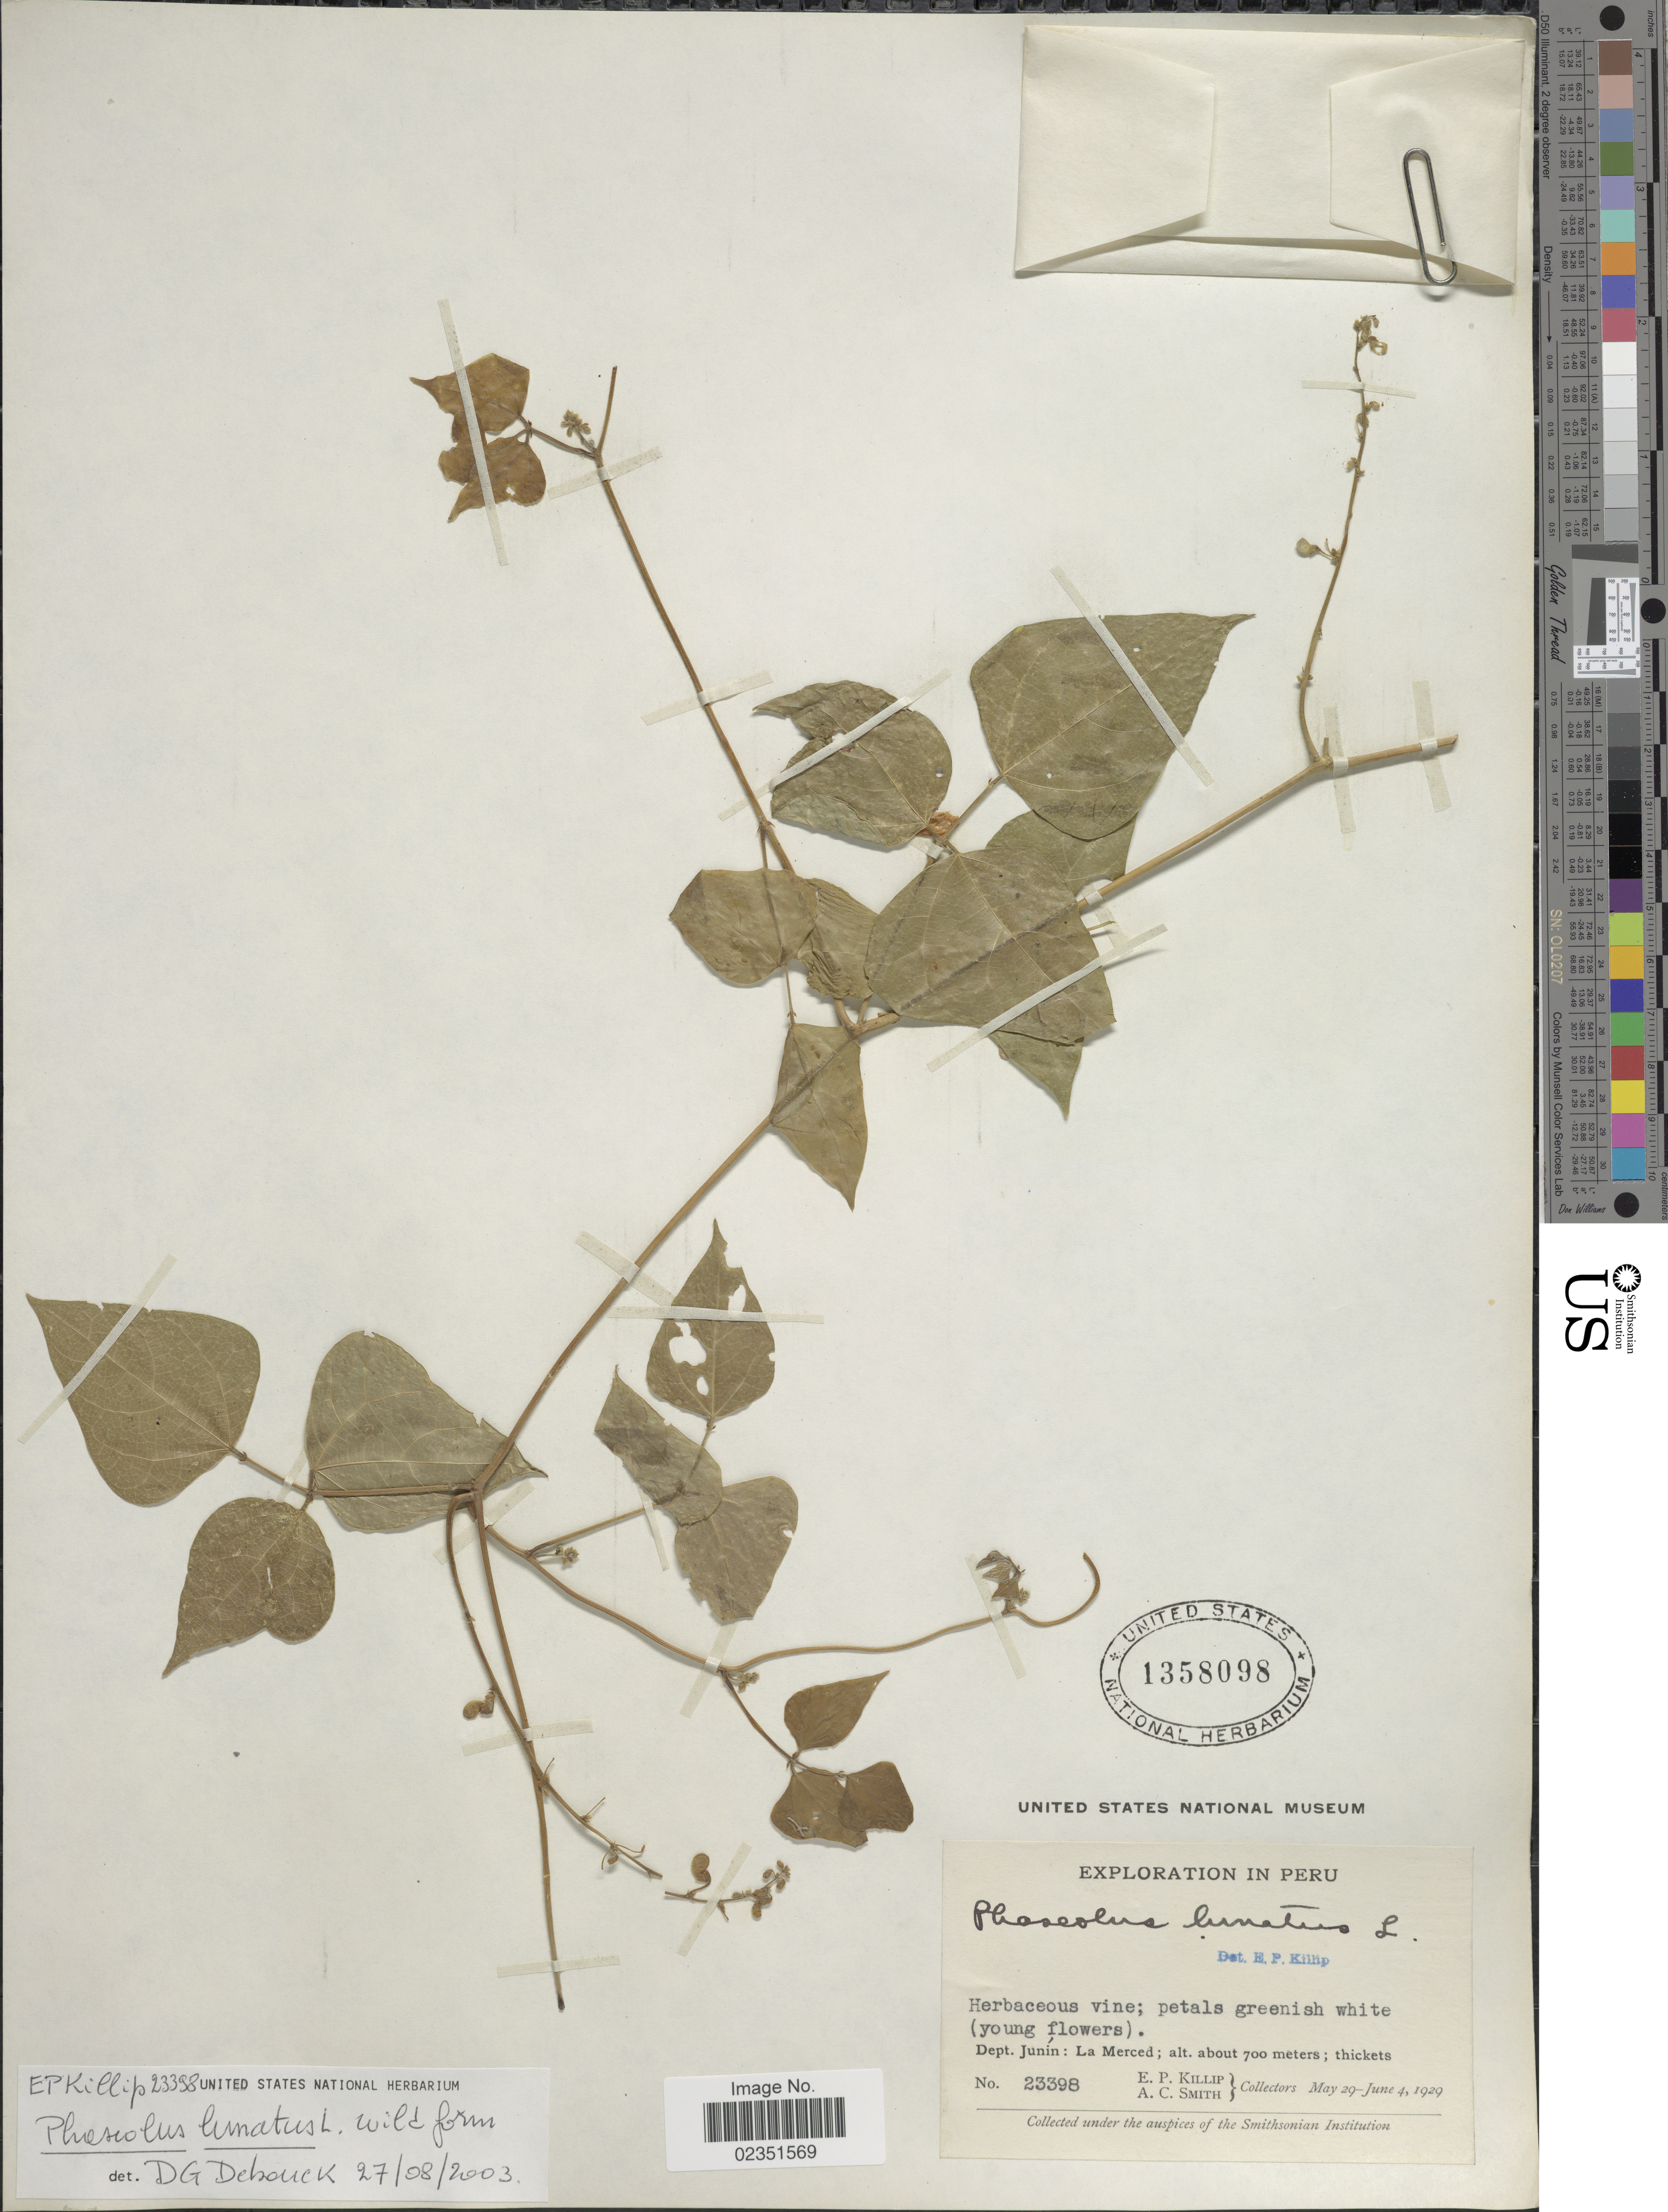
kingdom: Plantae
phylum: Tracheophyta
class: Magnoliopsida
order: Fabales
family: Fabaceae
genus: Phaseolus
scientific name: Phaseolus lunatus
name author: L.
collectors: E. P. Killip & A. C. Smith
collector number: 23398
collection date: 1929-05-29/1929-06-04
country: Peru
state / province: Junín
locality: La Merced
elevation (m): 700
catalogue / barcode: US 1358098